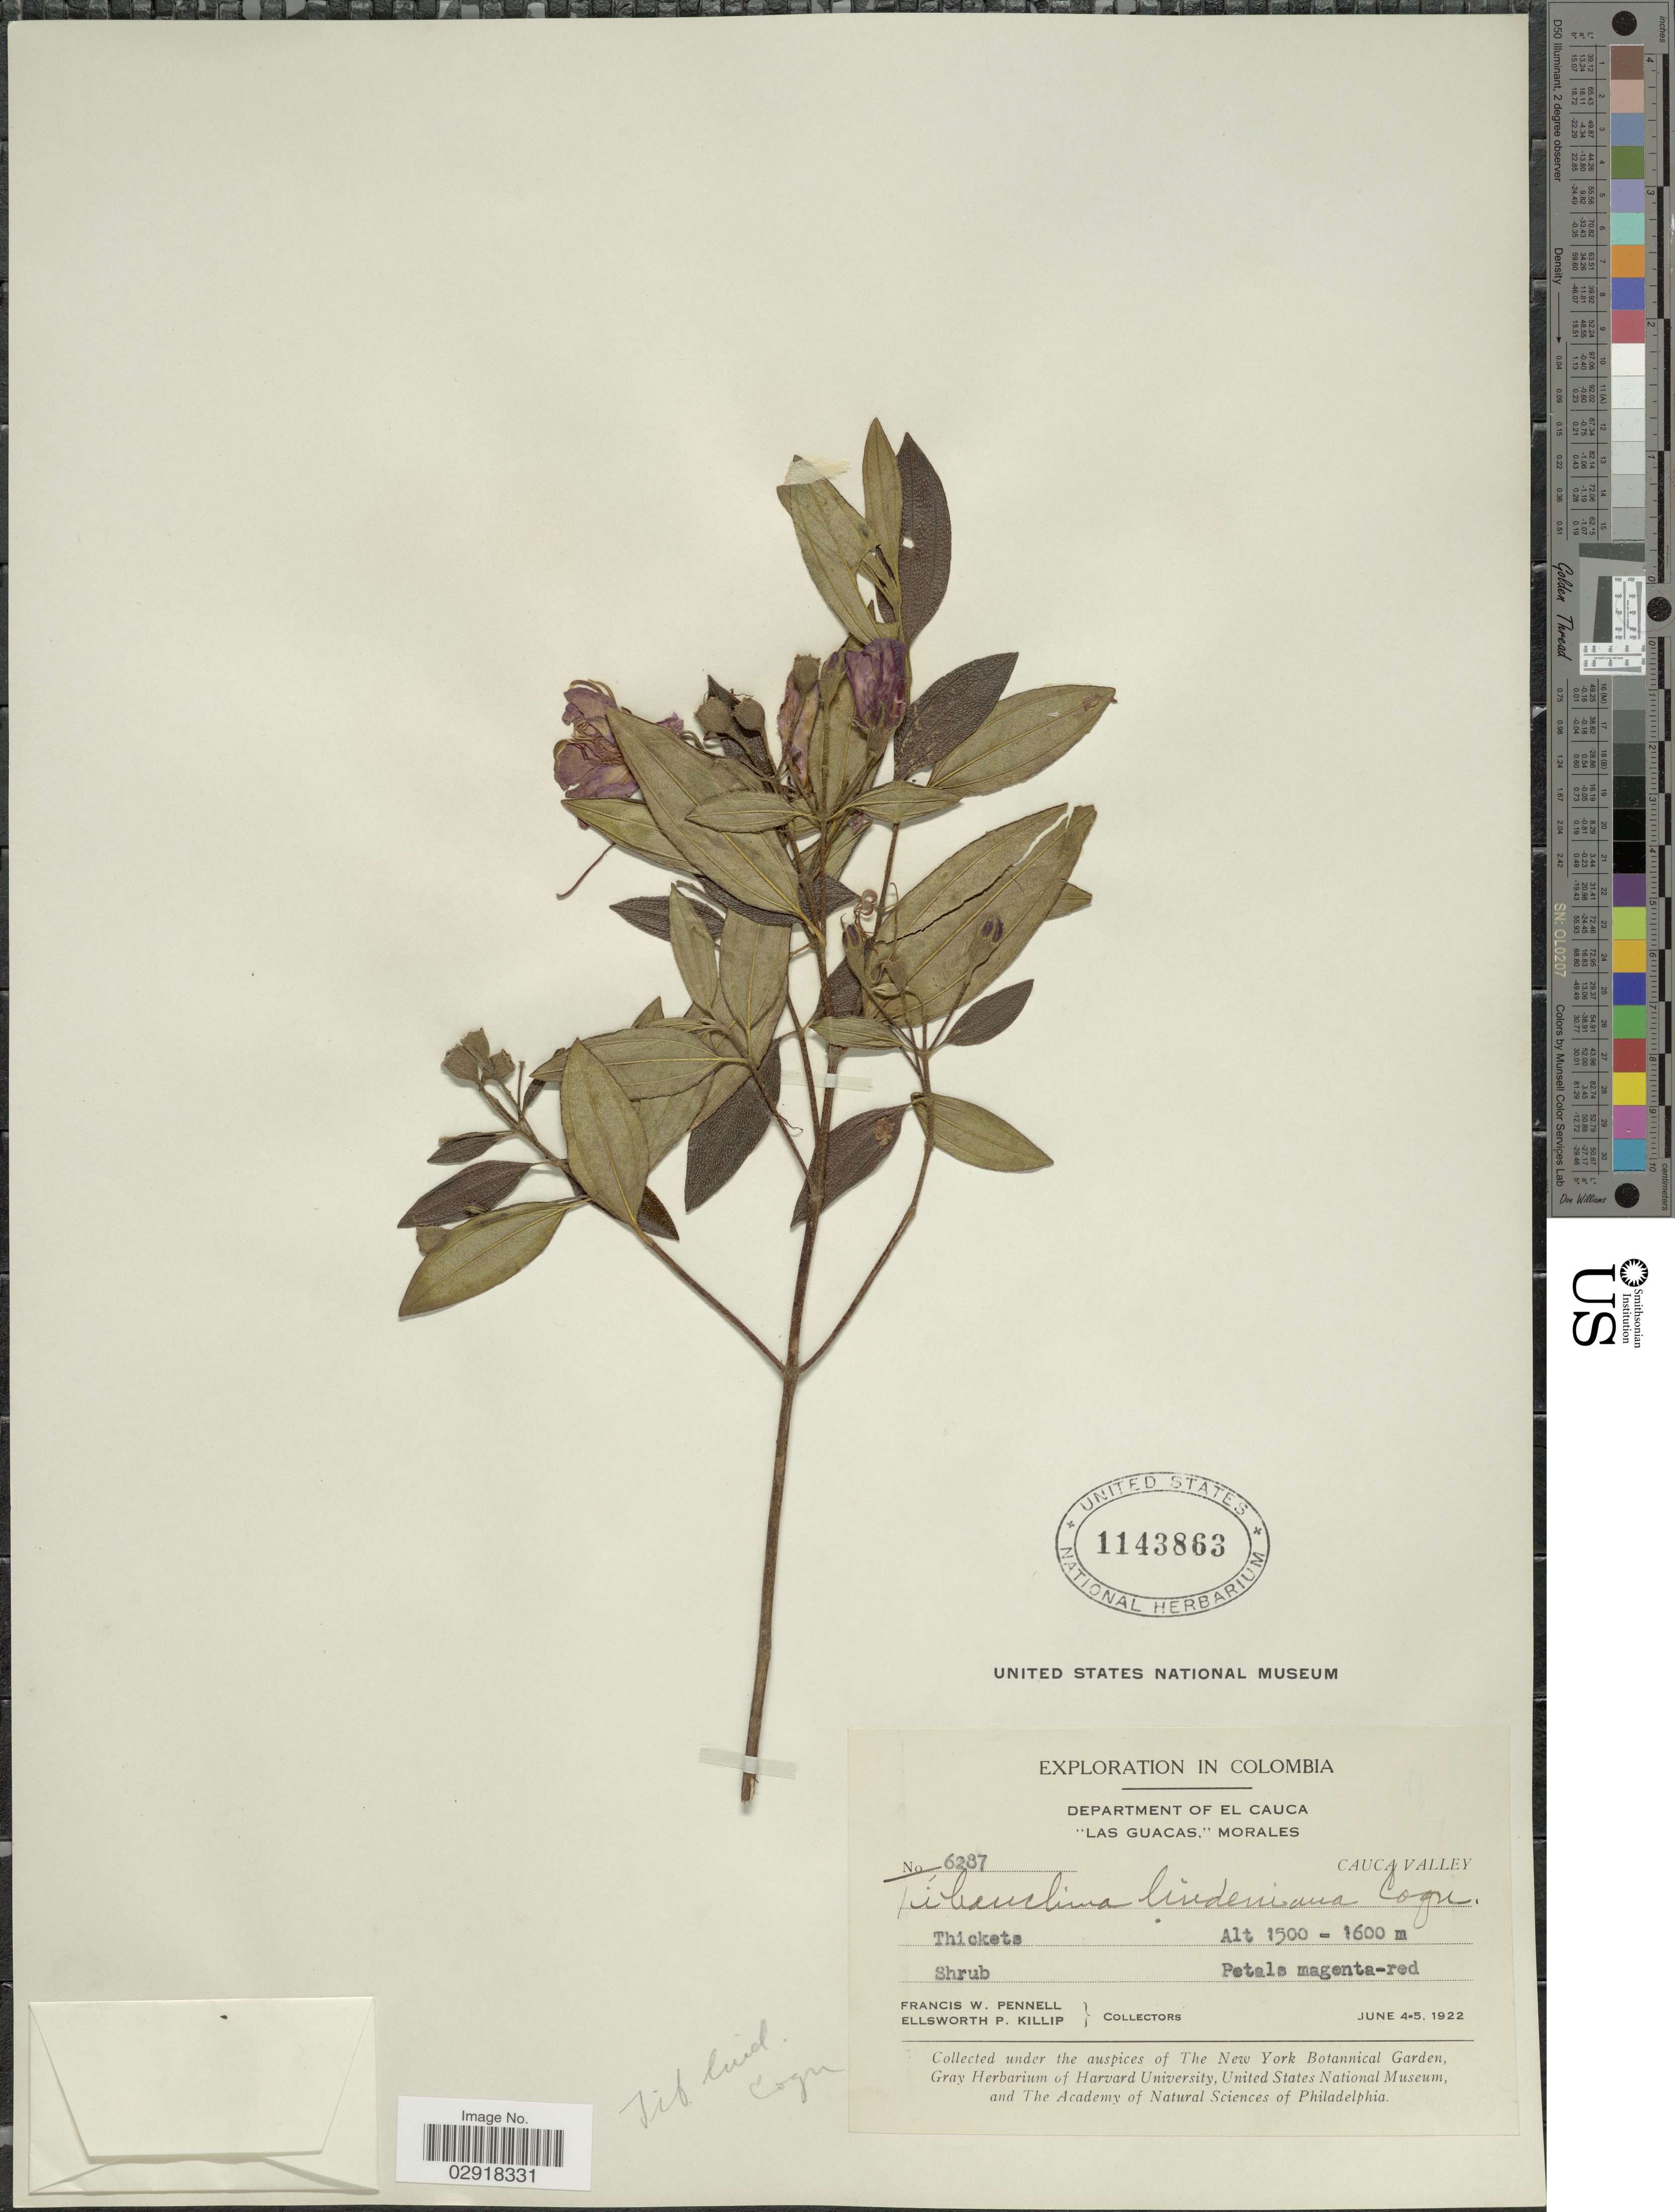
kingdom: Plantae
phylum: Tracheophyta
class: Magnoliopsida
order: Myrtales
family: Melastomataceae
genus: Pleroma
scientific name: Pleroma martiale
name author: (Cham.) Triana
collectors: F. W. Pennell & E. P. Killip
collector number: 6287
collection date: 1922-06-04/1922-06-05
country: Colombia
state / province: Cauca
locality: Department of Cauca, "Las Guacas", Morales, Cauca Valley.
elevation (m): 1500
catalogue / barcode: US 1143863